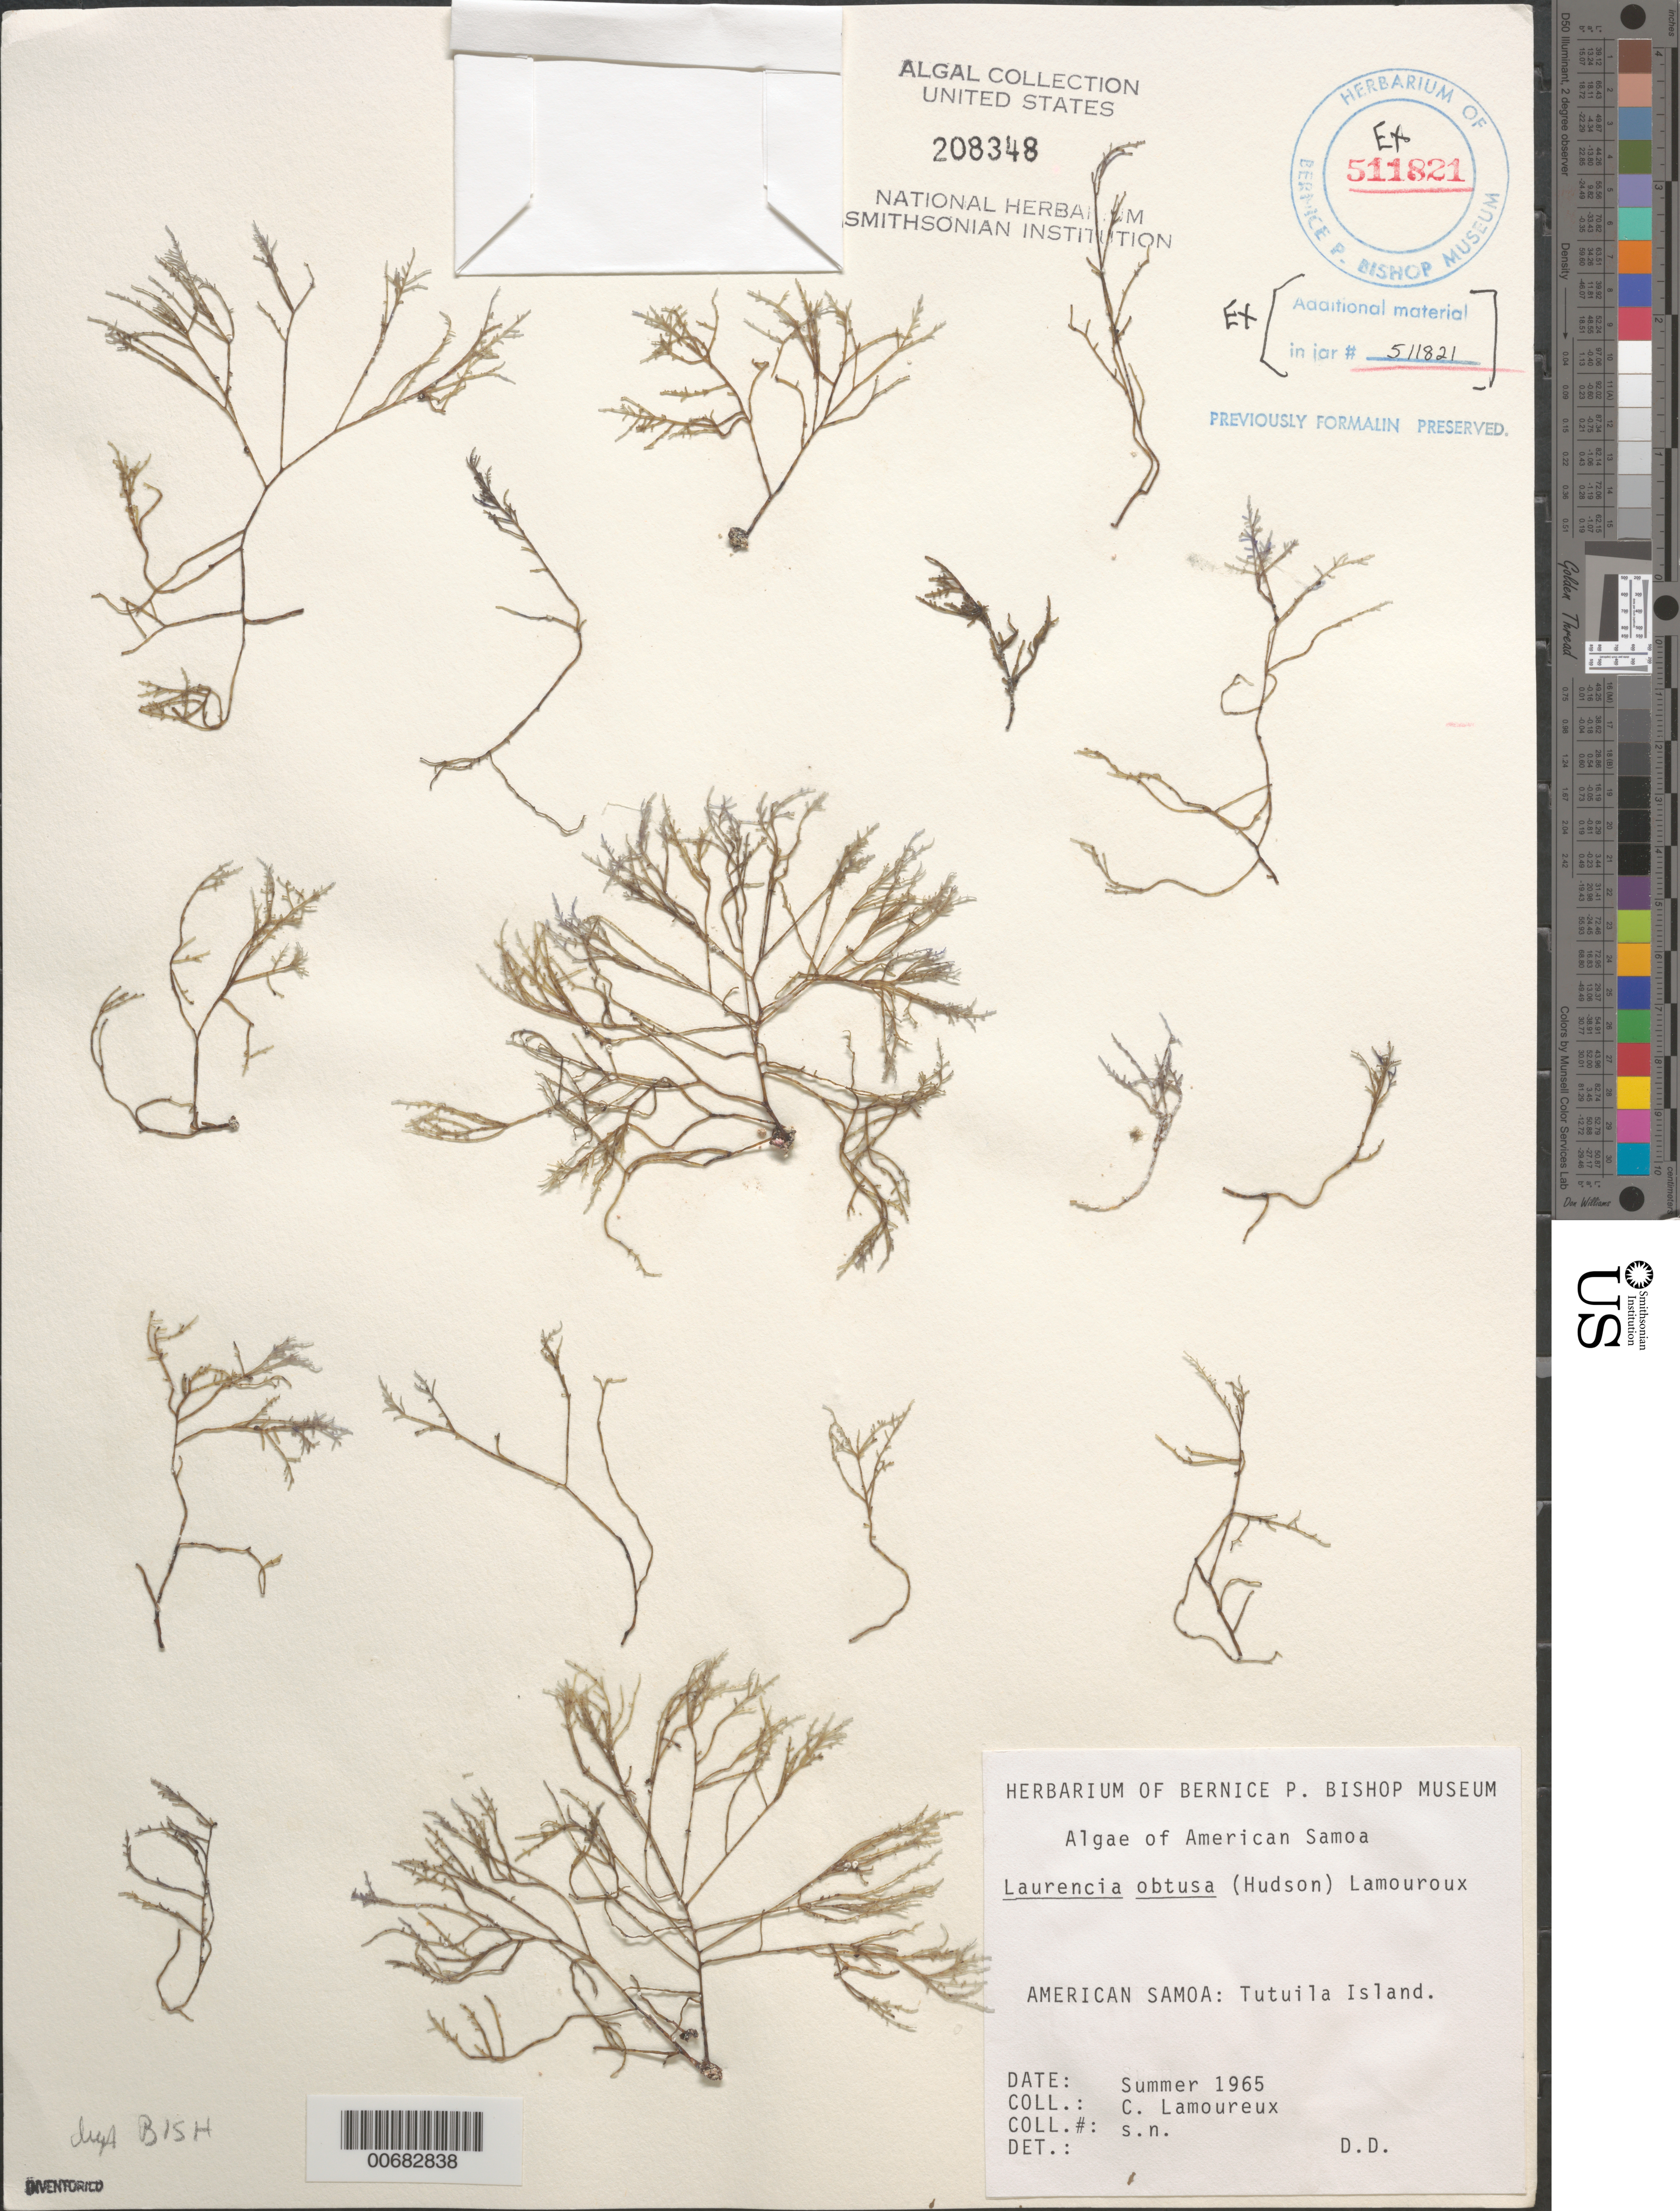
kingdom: Plantae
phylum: Rhodophyta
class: Florideophyceae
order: Ceramiales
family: Rhodomelaceae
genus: Laurencia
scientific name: Laurencia obtusa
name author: (Huds.) J.V.Lamouroux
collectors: C. H. Lamoureux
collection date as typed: Sum 1965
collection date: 1965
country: American Samoa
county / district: Eastern District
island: Tutua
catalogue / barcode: US 208348